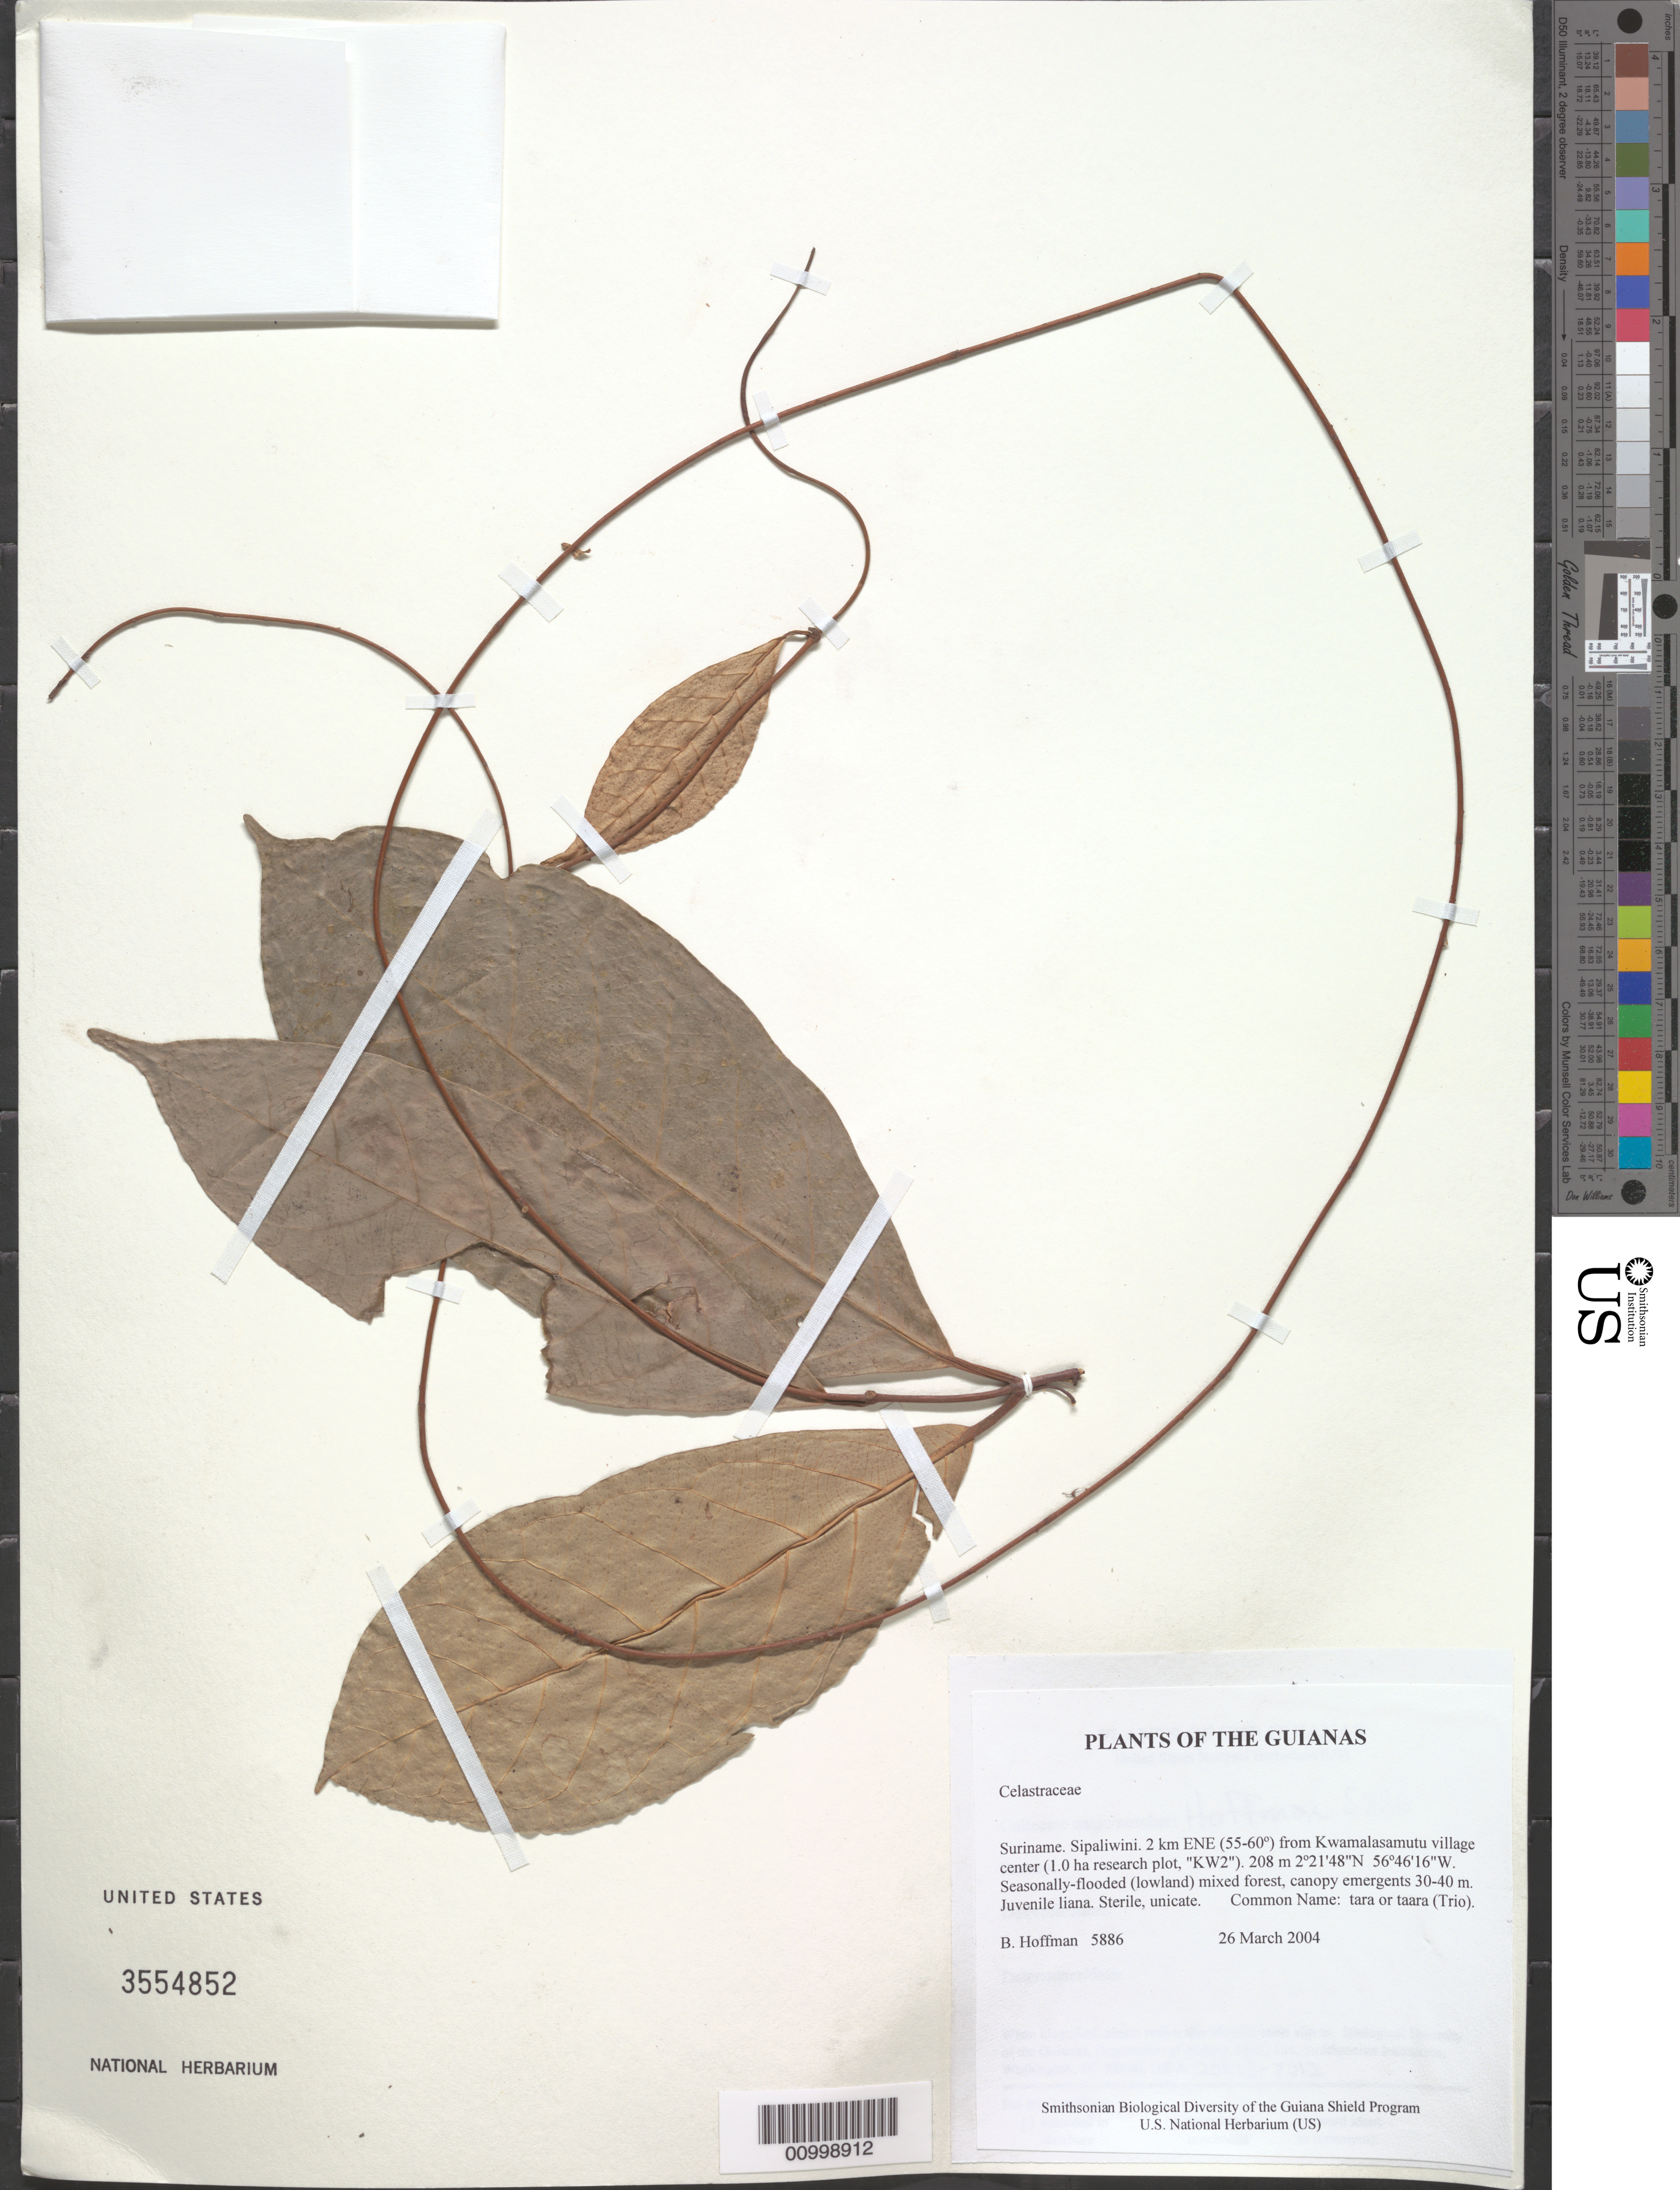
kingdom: Plantae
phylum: Tracheophyta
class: Magnoliopsida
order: Celastrales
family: Celastraceae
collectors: B. Hoffman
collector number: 5886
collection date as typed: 26 March 2004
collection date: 2004-03-26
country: Suriname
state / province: Sipaliwini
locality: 2 km ENE (55-60º) from Kwamalasamutu village center (1.0 ha research plot, "KW2")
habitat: Seasonally-flooded (lowland) mixed forest, canopy emergents 30-40 m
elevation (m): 208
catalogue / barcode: US 3554852